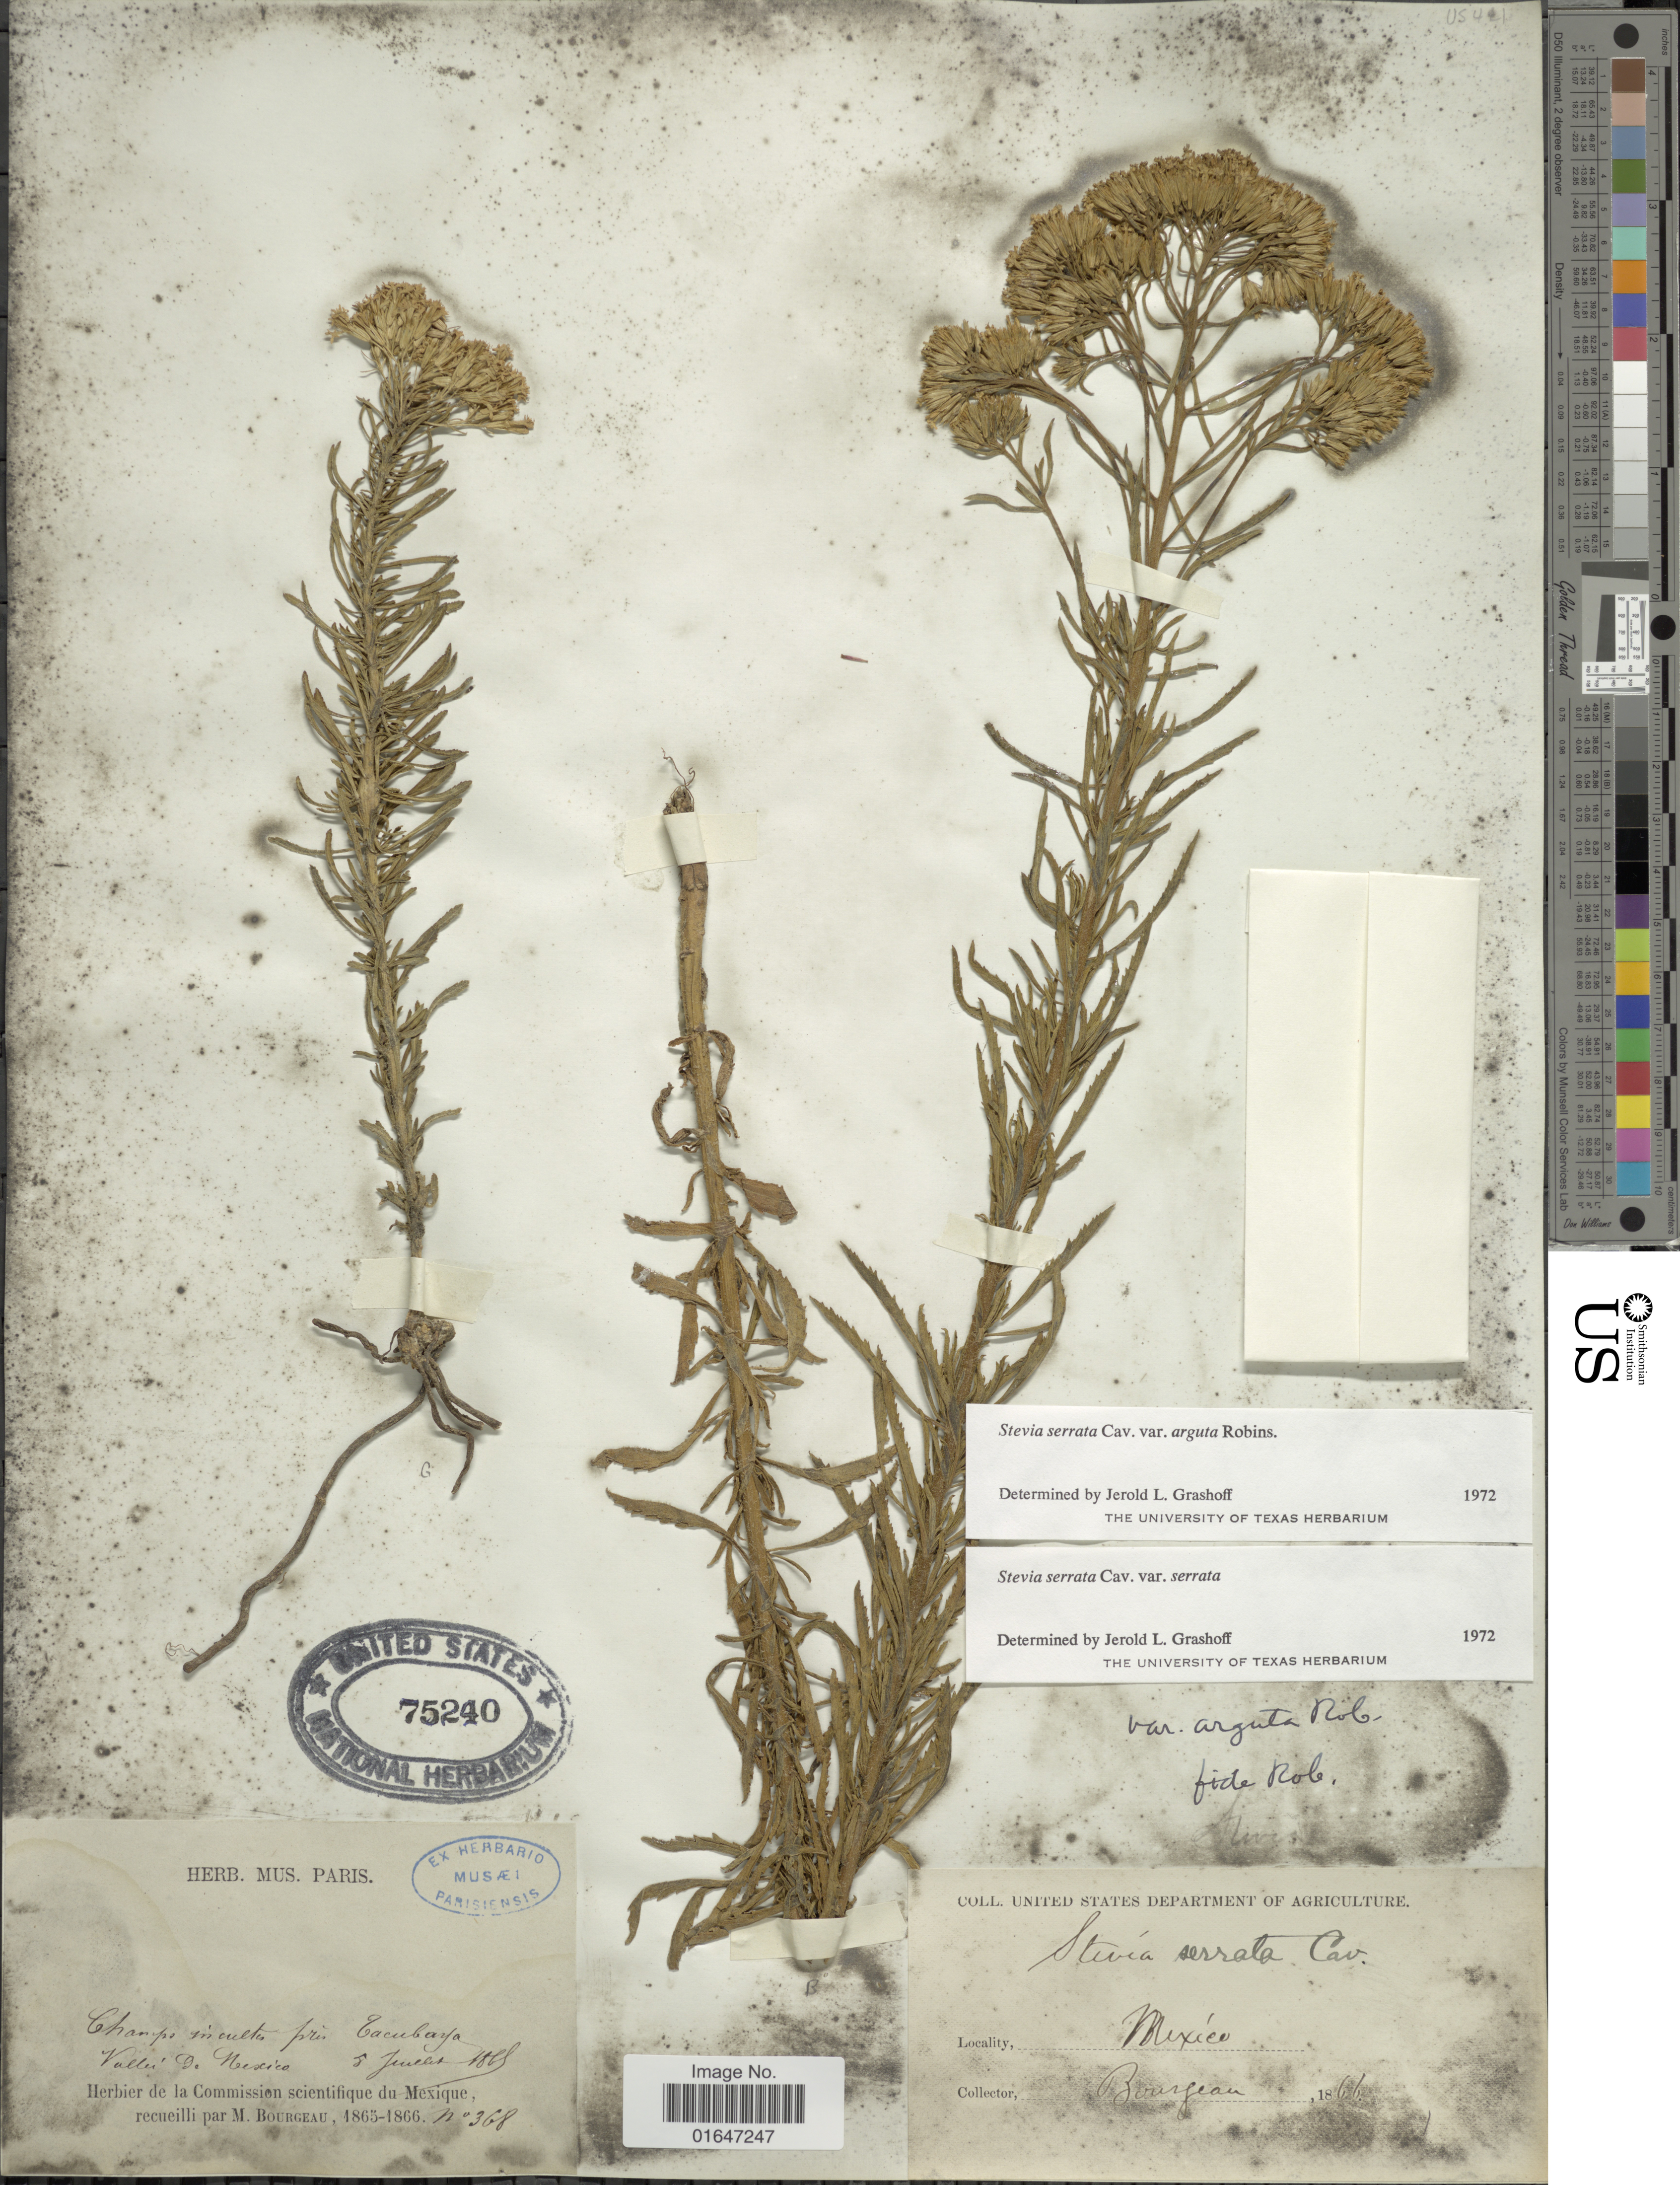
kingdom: Plantae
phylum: Tracheophyta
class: Magnoliopsida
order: Asterales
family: Asteraceae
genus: Stevia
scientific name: Stevia serrata var. arguta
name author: B.L. Rob.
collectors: M. Bourgeau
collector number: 368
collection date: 1866-07-05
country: Mexico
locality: Champs incultes pres Cacubarja, valle de Mexico.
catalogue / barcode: US 75240